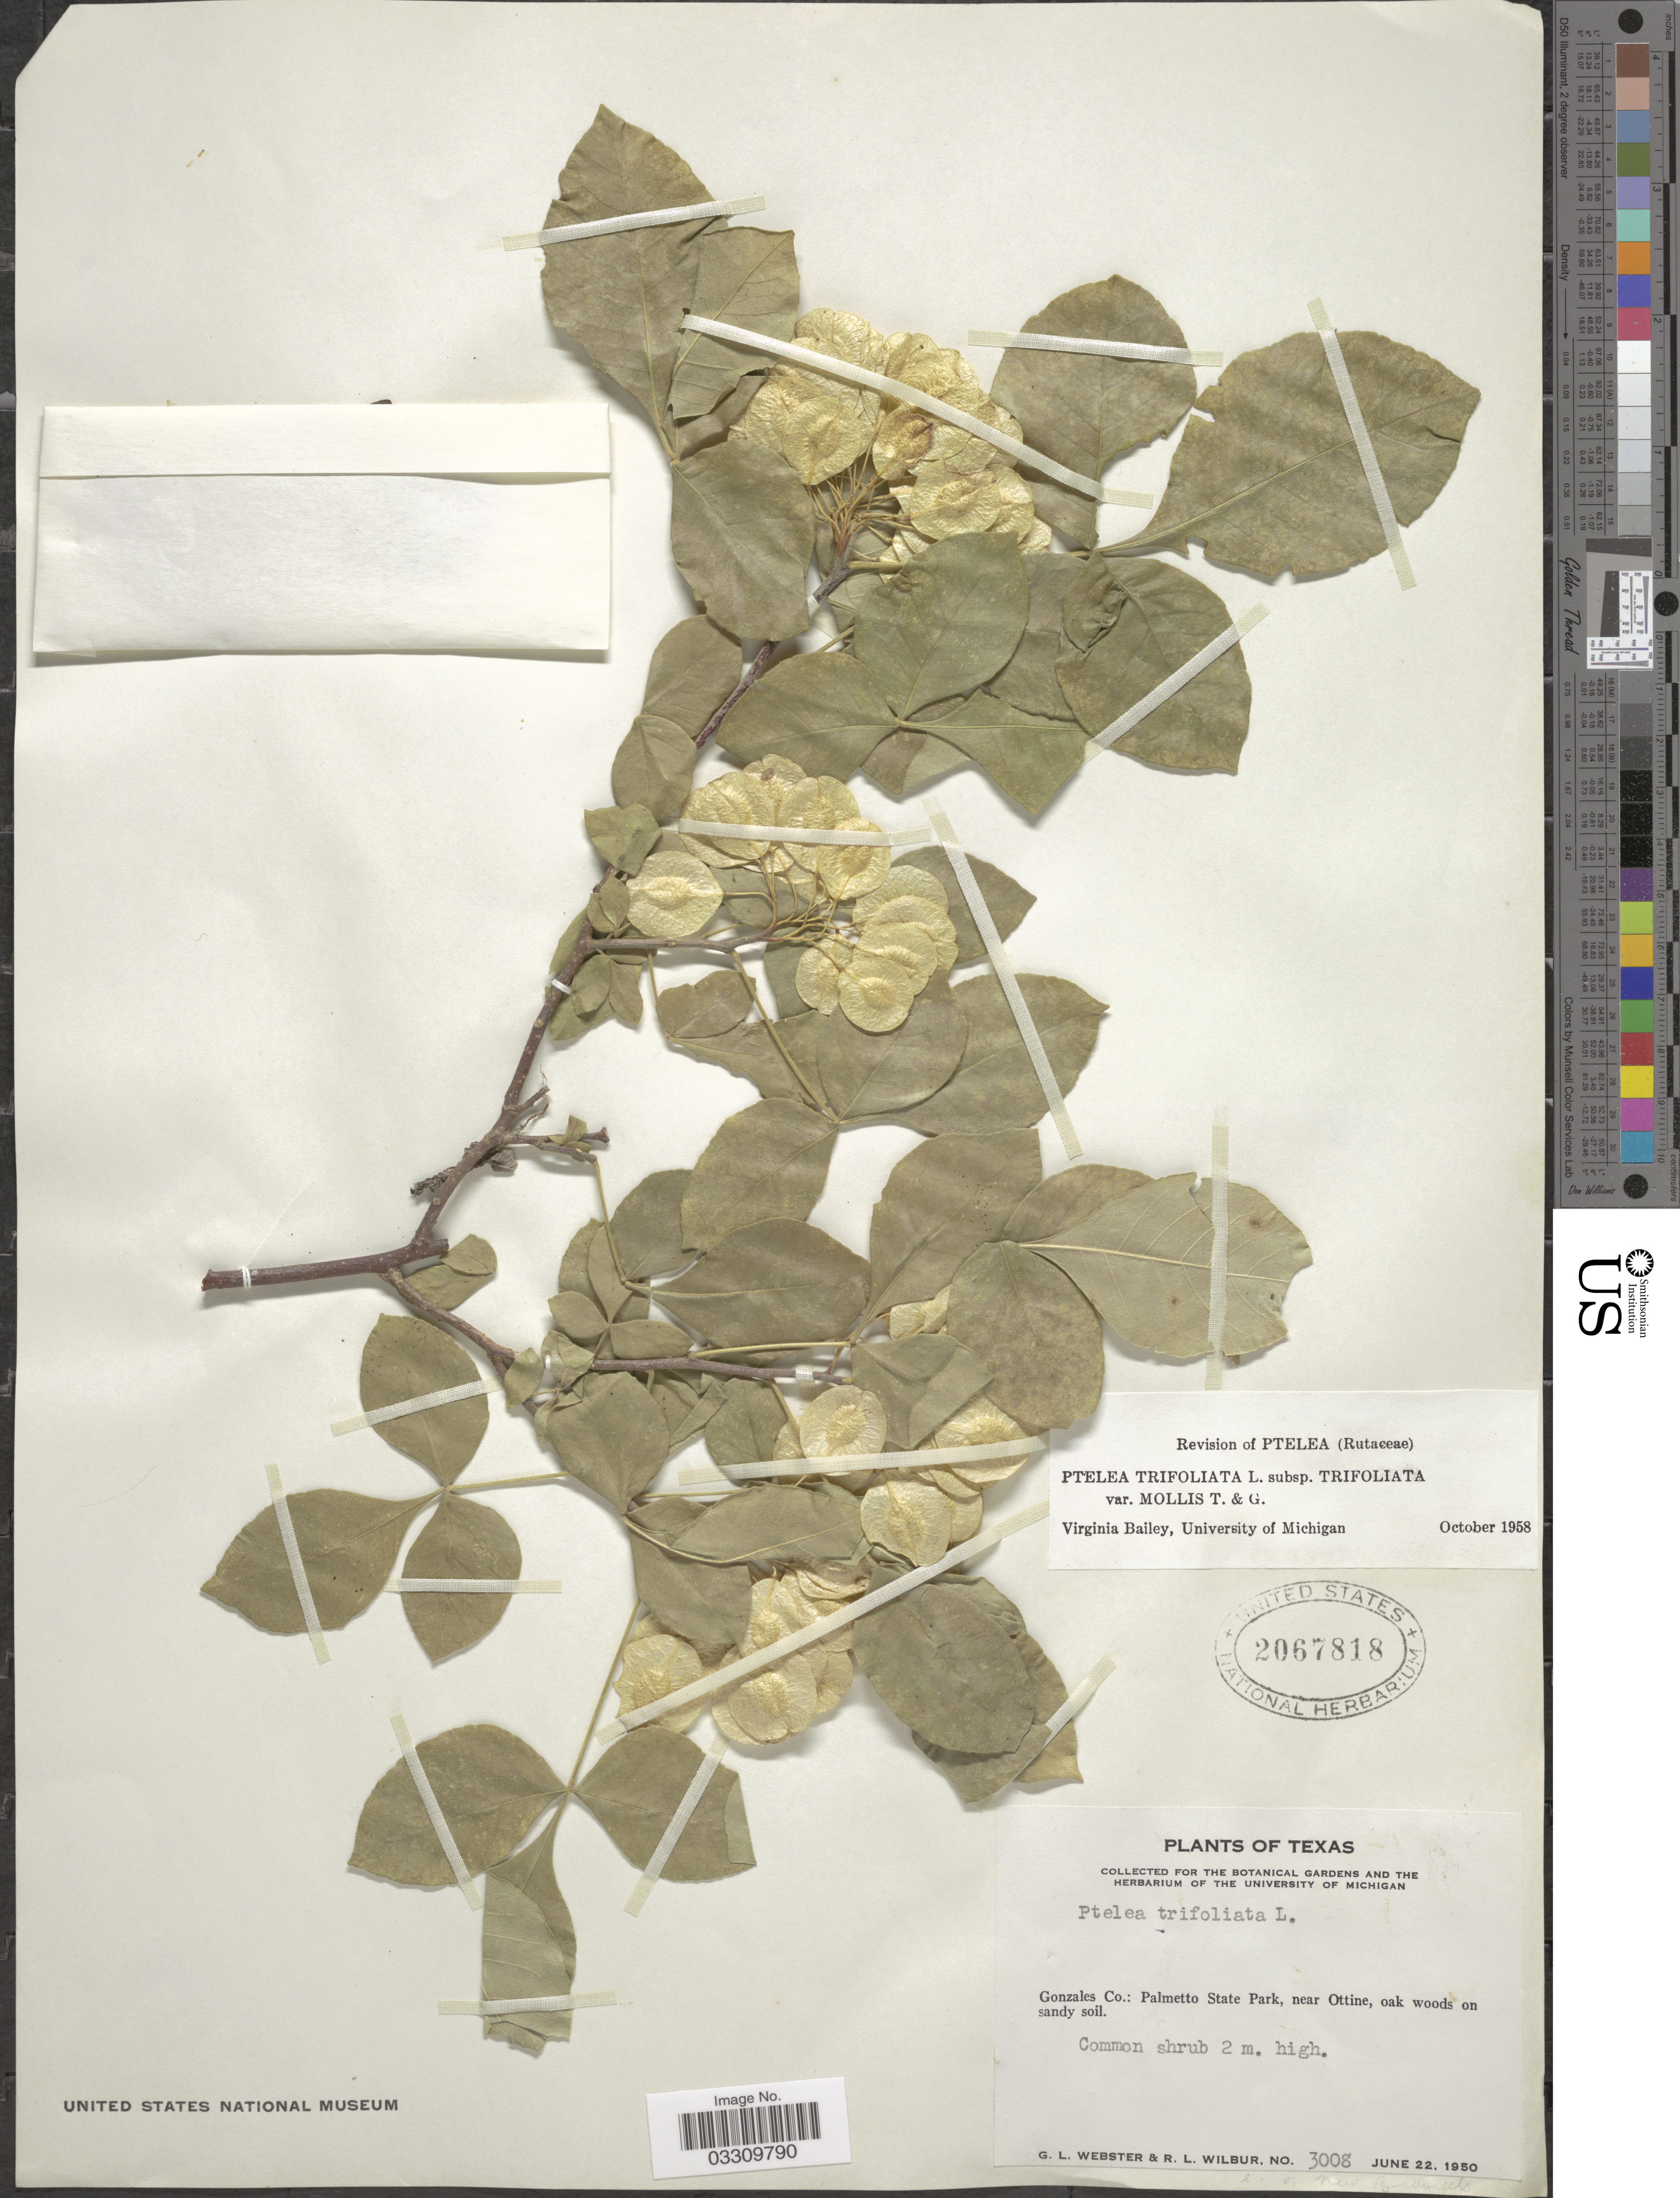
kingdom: Plantae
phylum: Tracheophyta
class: Magnoliopsida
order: Sapindales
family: Rutaceae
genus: Ptelea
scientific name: Ptelea trifoliata var. mollis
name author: Torr. & A. Gray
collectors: G. L. Webster & R. L. Wilbur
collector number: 3008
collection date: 1950-06-22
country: United States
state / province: Texas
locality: Gonzales Co.: Palmetto State Park, near Ottine.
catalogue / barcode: US 2067818